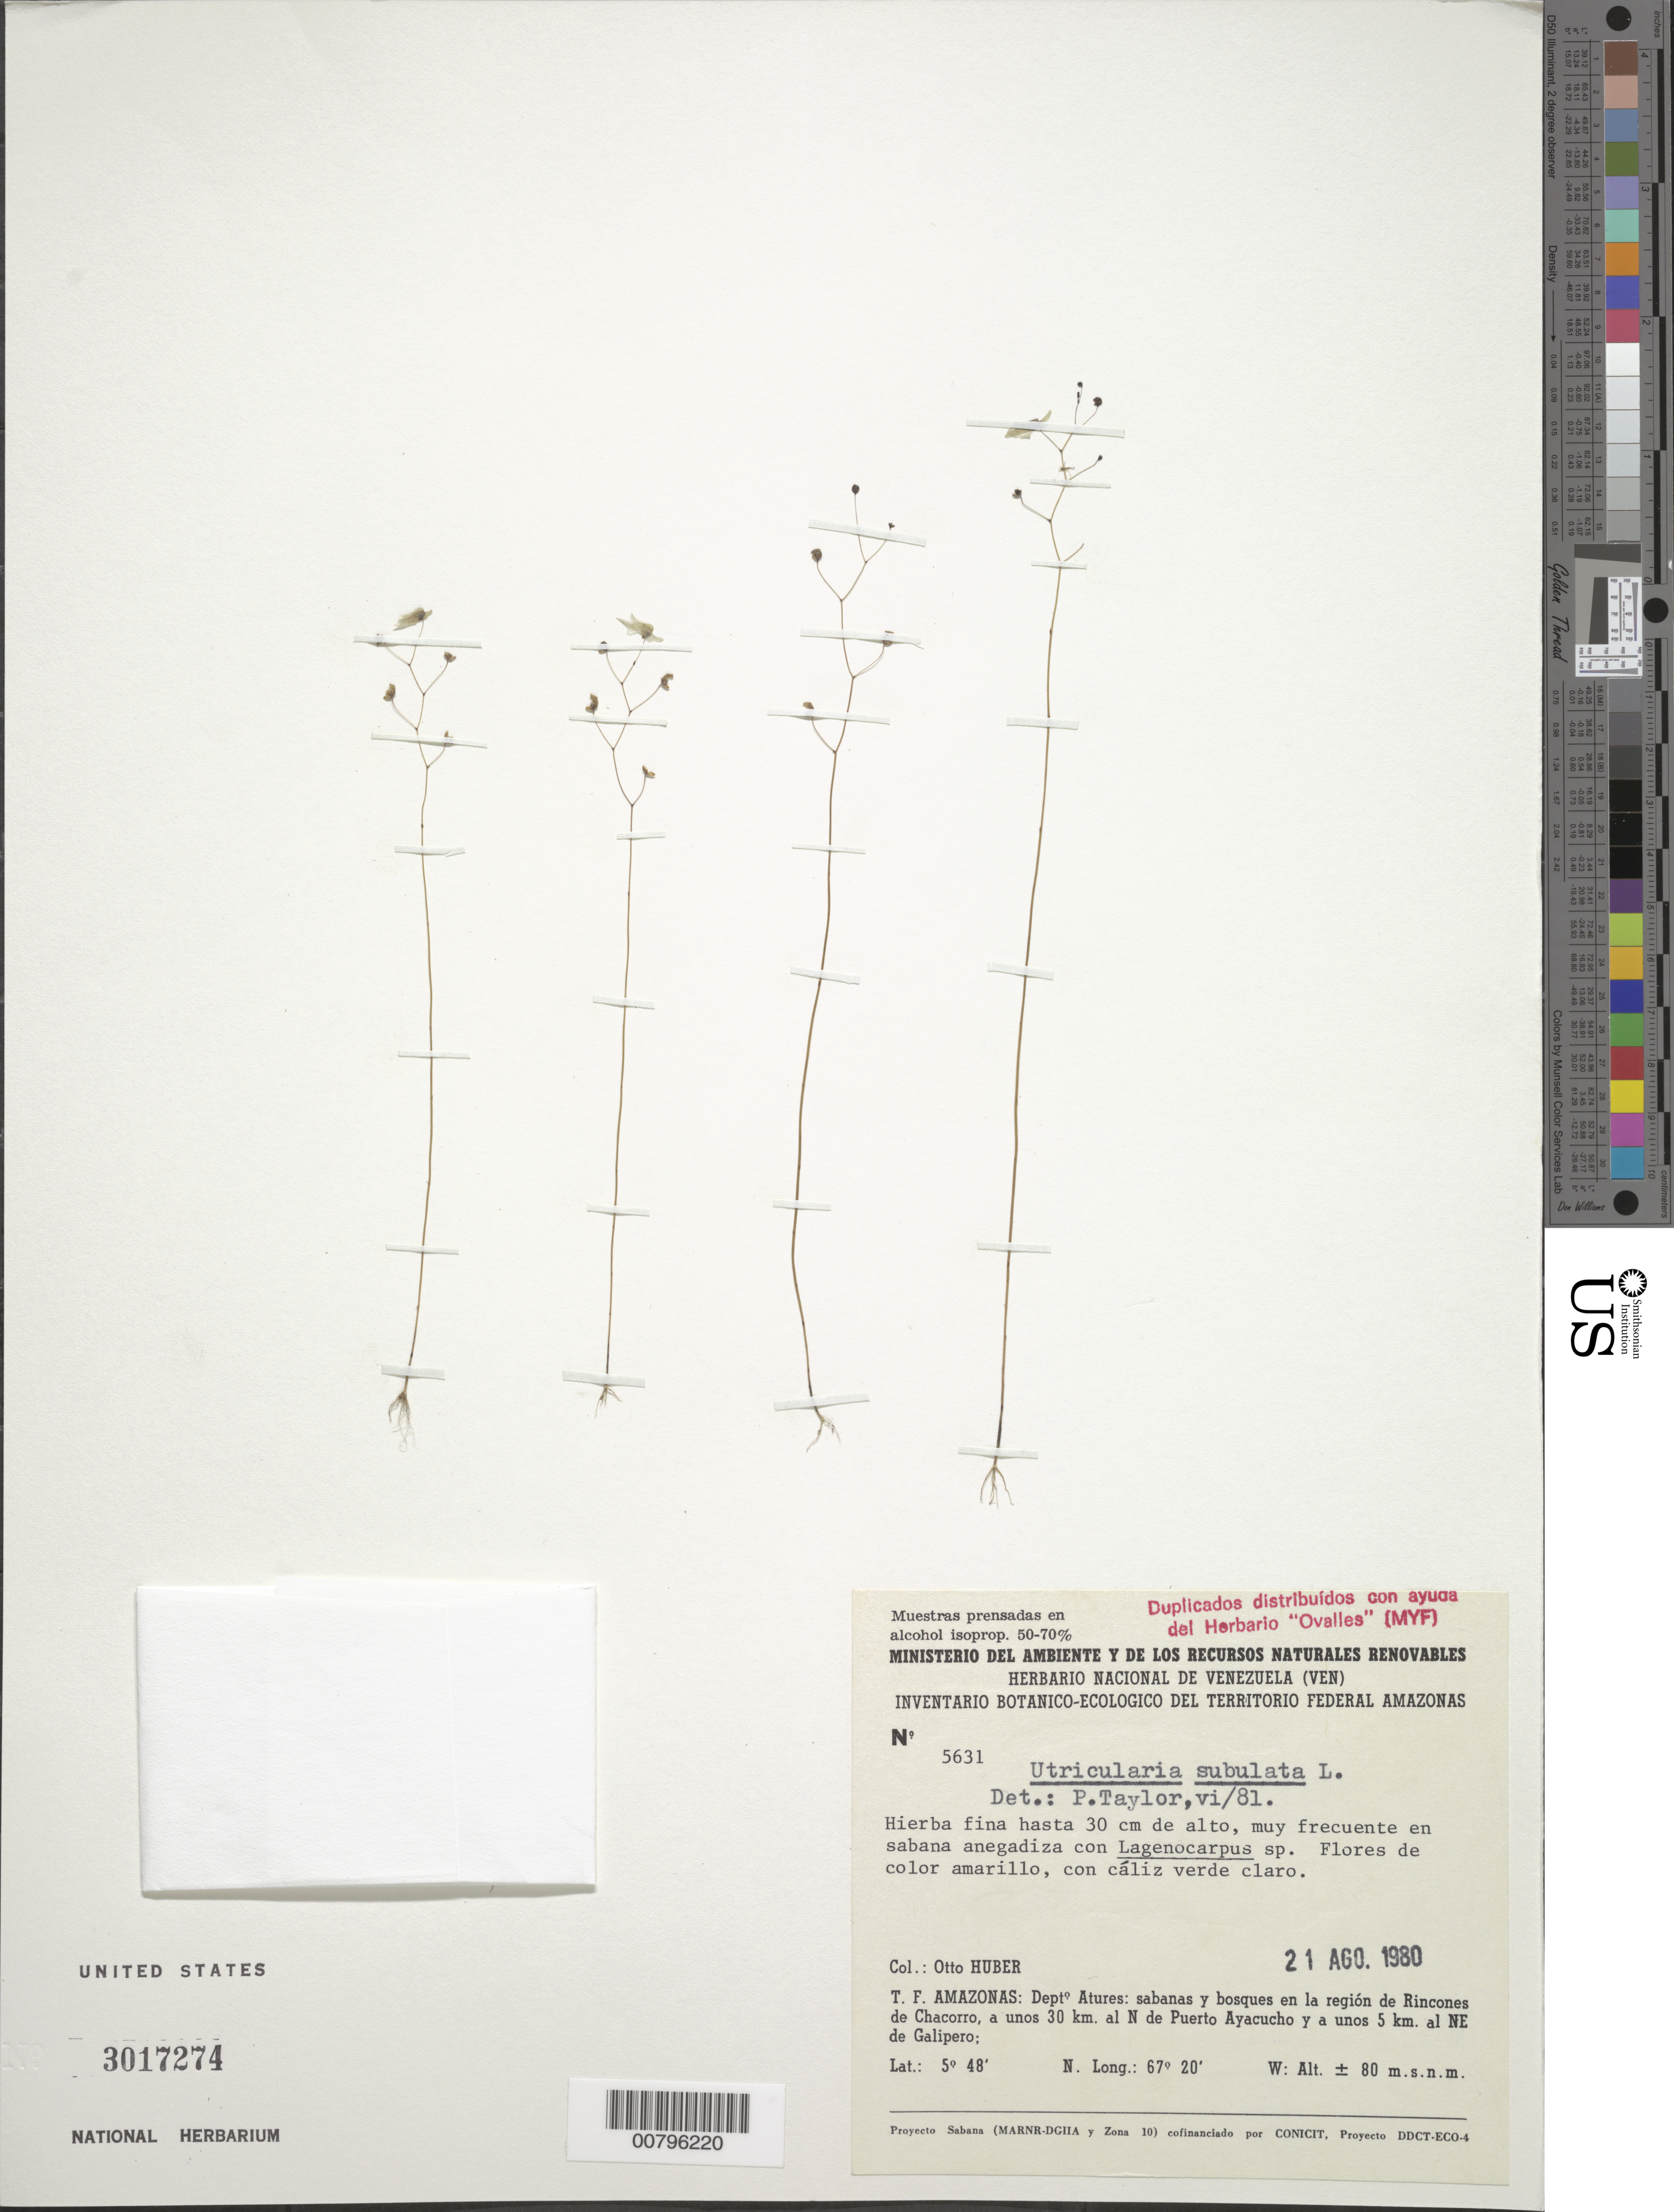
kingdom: Plantae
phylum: Tracheophyta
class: Magnoliopsida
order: Lamiales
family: Lentibulariaceae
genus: Utricularia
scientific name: Utricularia subulata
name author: L.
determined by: Taylor, P.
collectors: O. Huber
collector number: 5631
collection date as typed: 21-Aug-80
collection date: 1980-08-21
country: Venezuela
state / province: Amazonas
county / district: Atures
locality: Rincones de Chacorro; 30 km al N de Puerto Ayacucho; 5 km al NE de Galipero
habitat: Sabana anegadiza con Lagenocarpus sp.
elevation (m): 80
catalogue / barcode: US 3017274